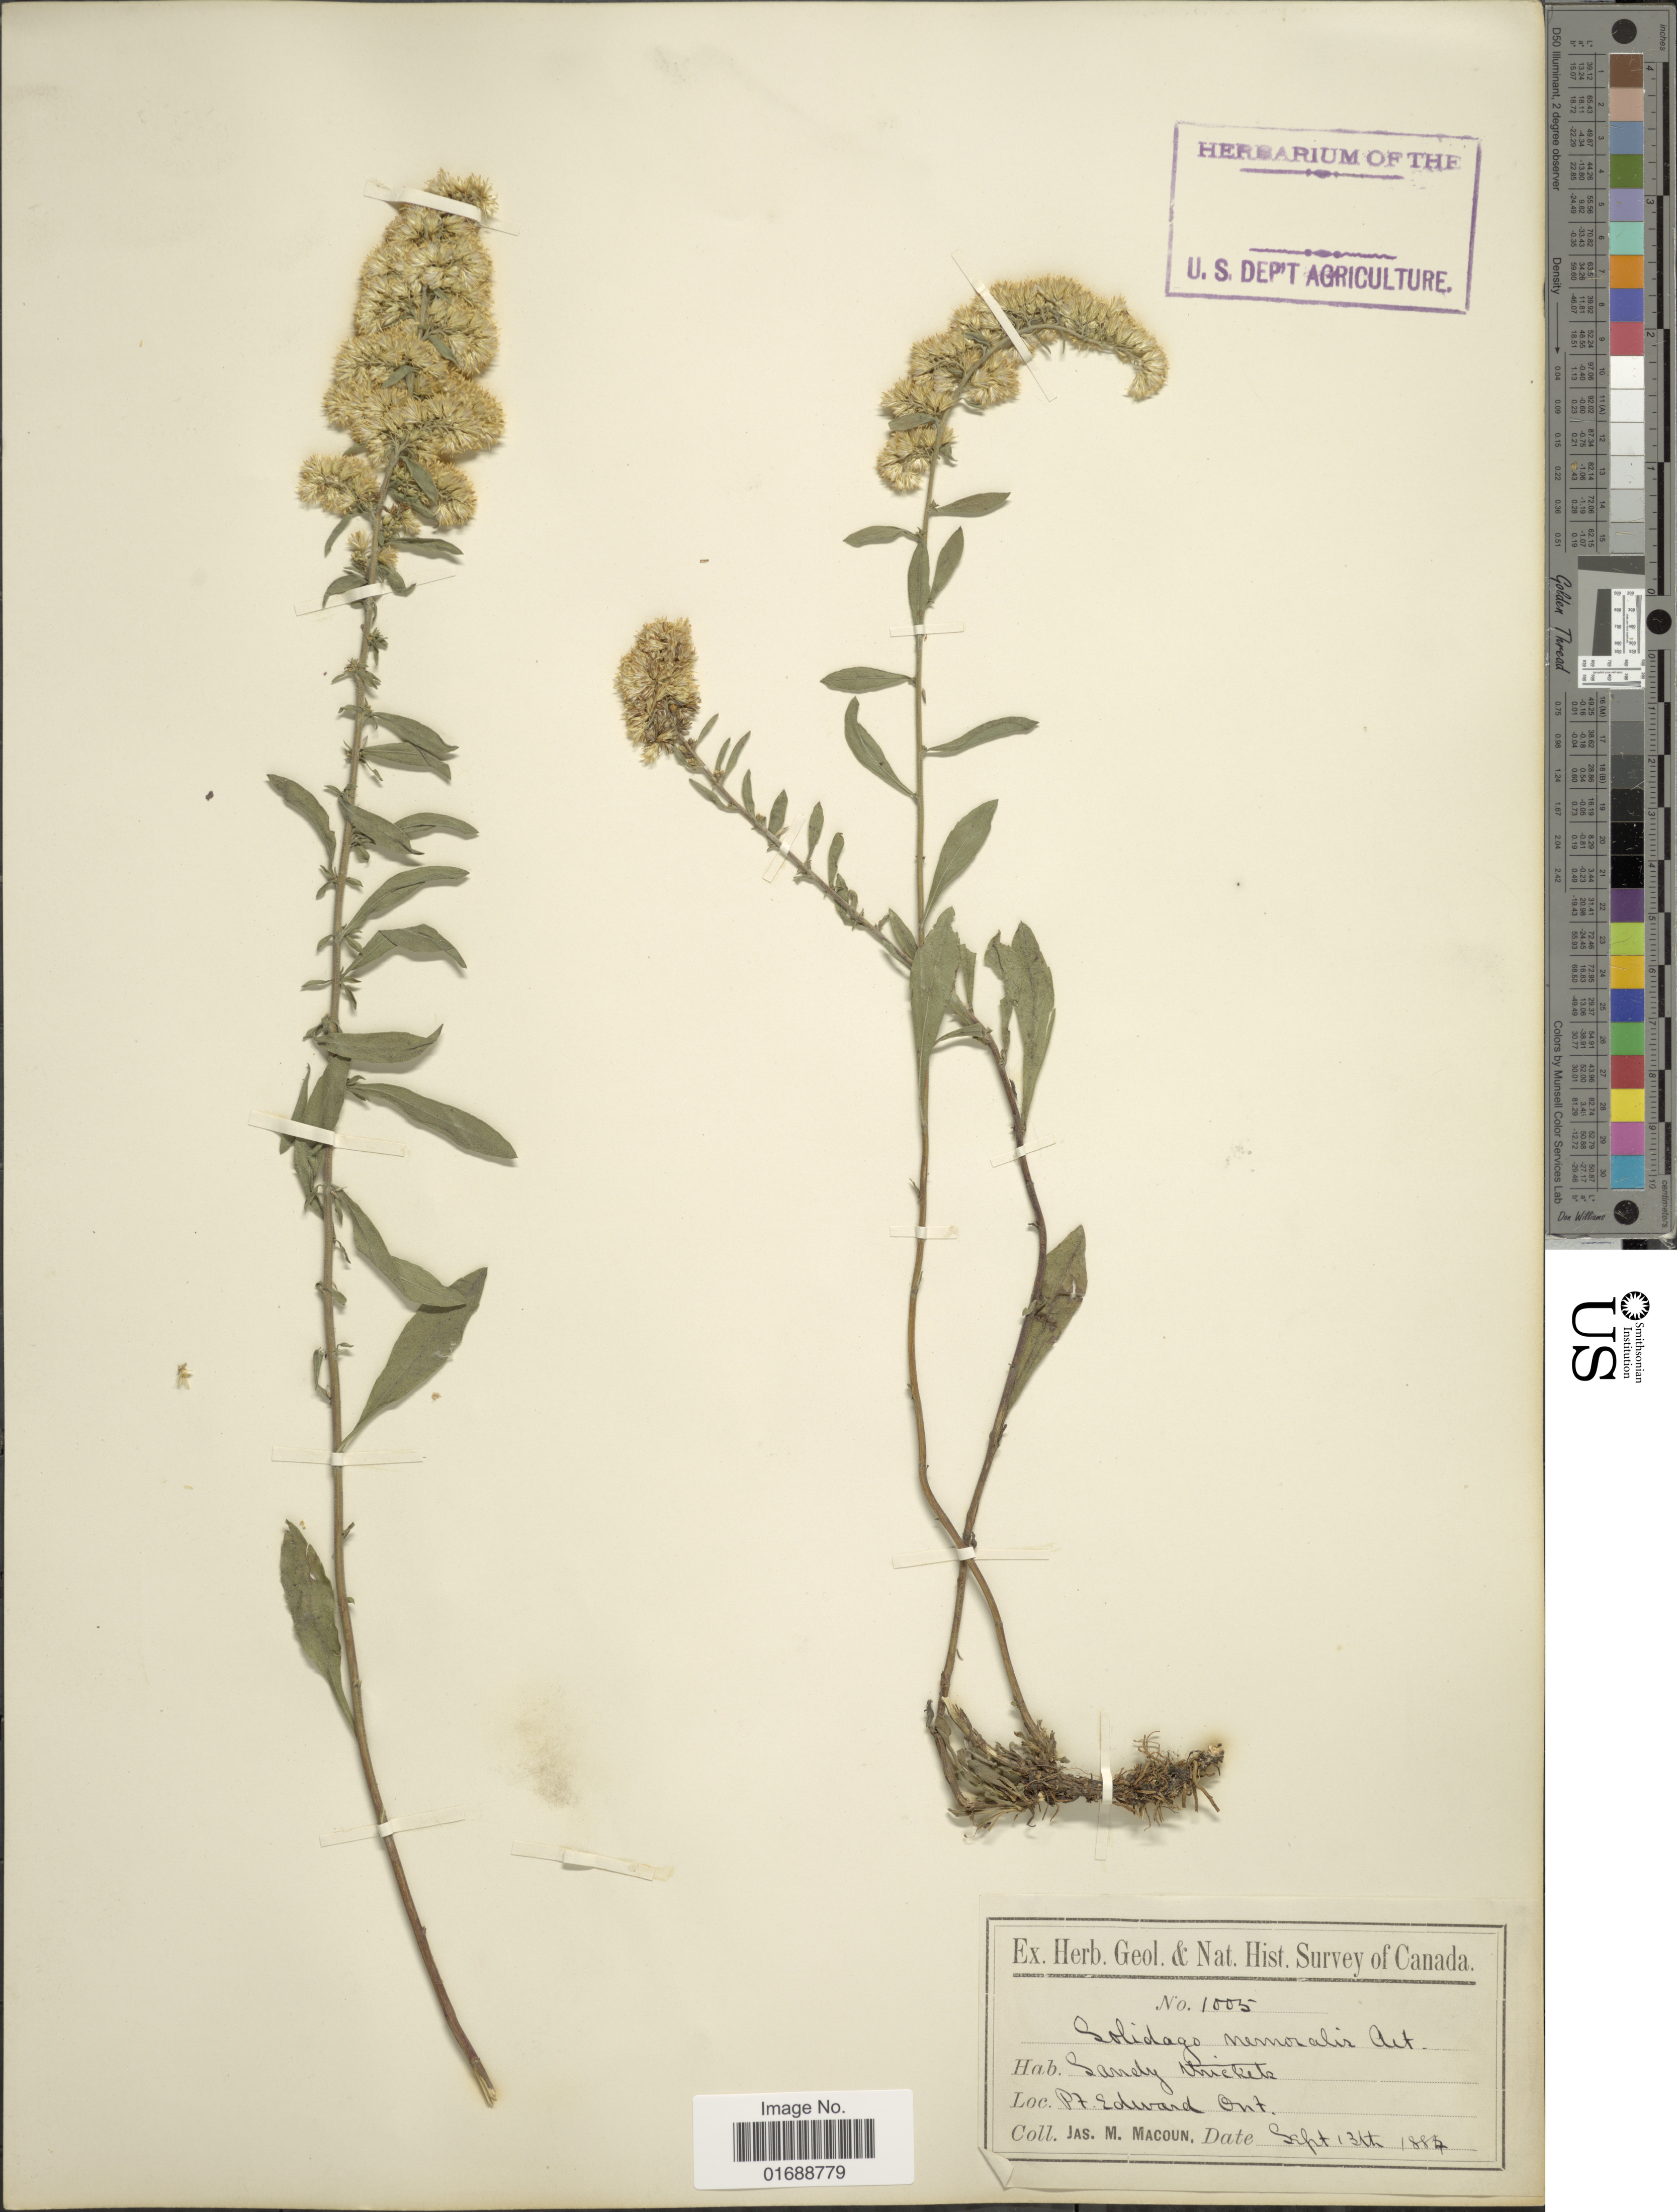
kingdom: Plantae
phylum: Tracheophyta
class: Magnoliopsida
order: Asterales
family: Asteraceae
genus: Solidago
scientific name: Solidago nemoralis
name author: Aiton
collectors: J. M. Macoun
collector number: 1005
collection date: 1884-09-13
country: Canada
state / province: Ontario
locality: Pt. Edward